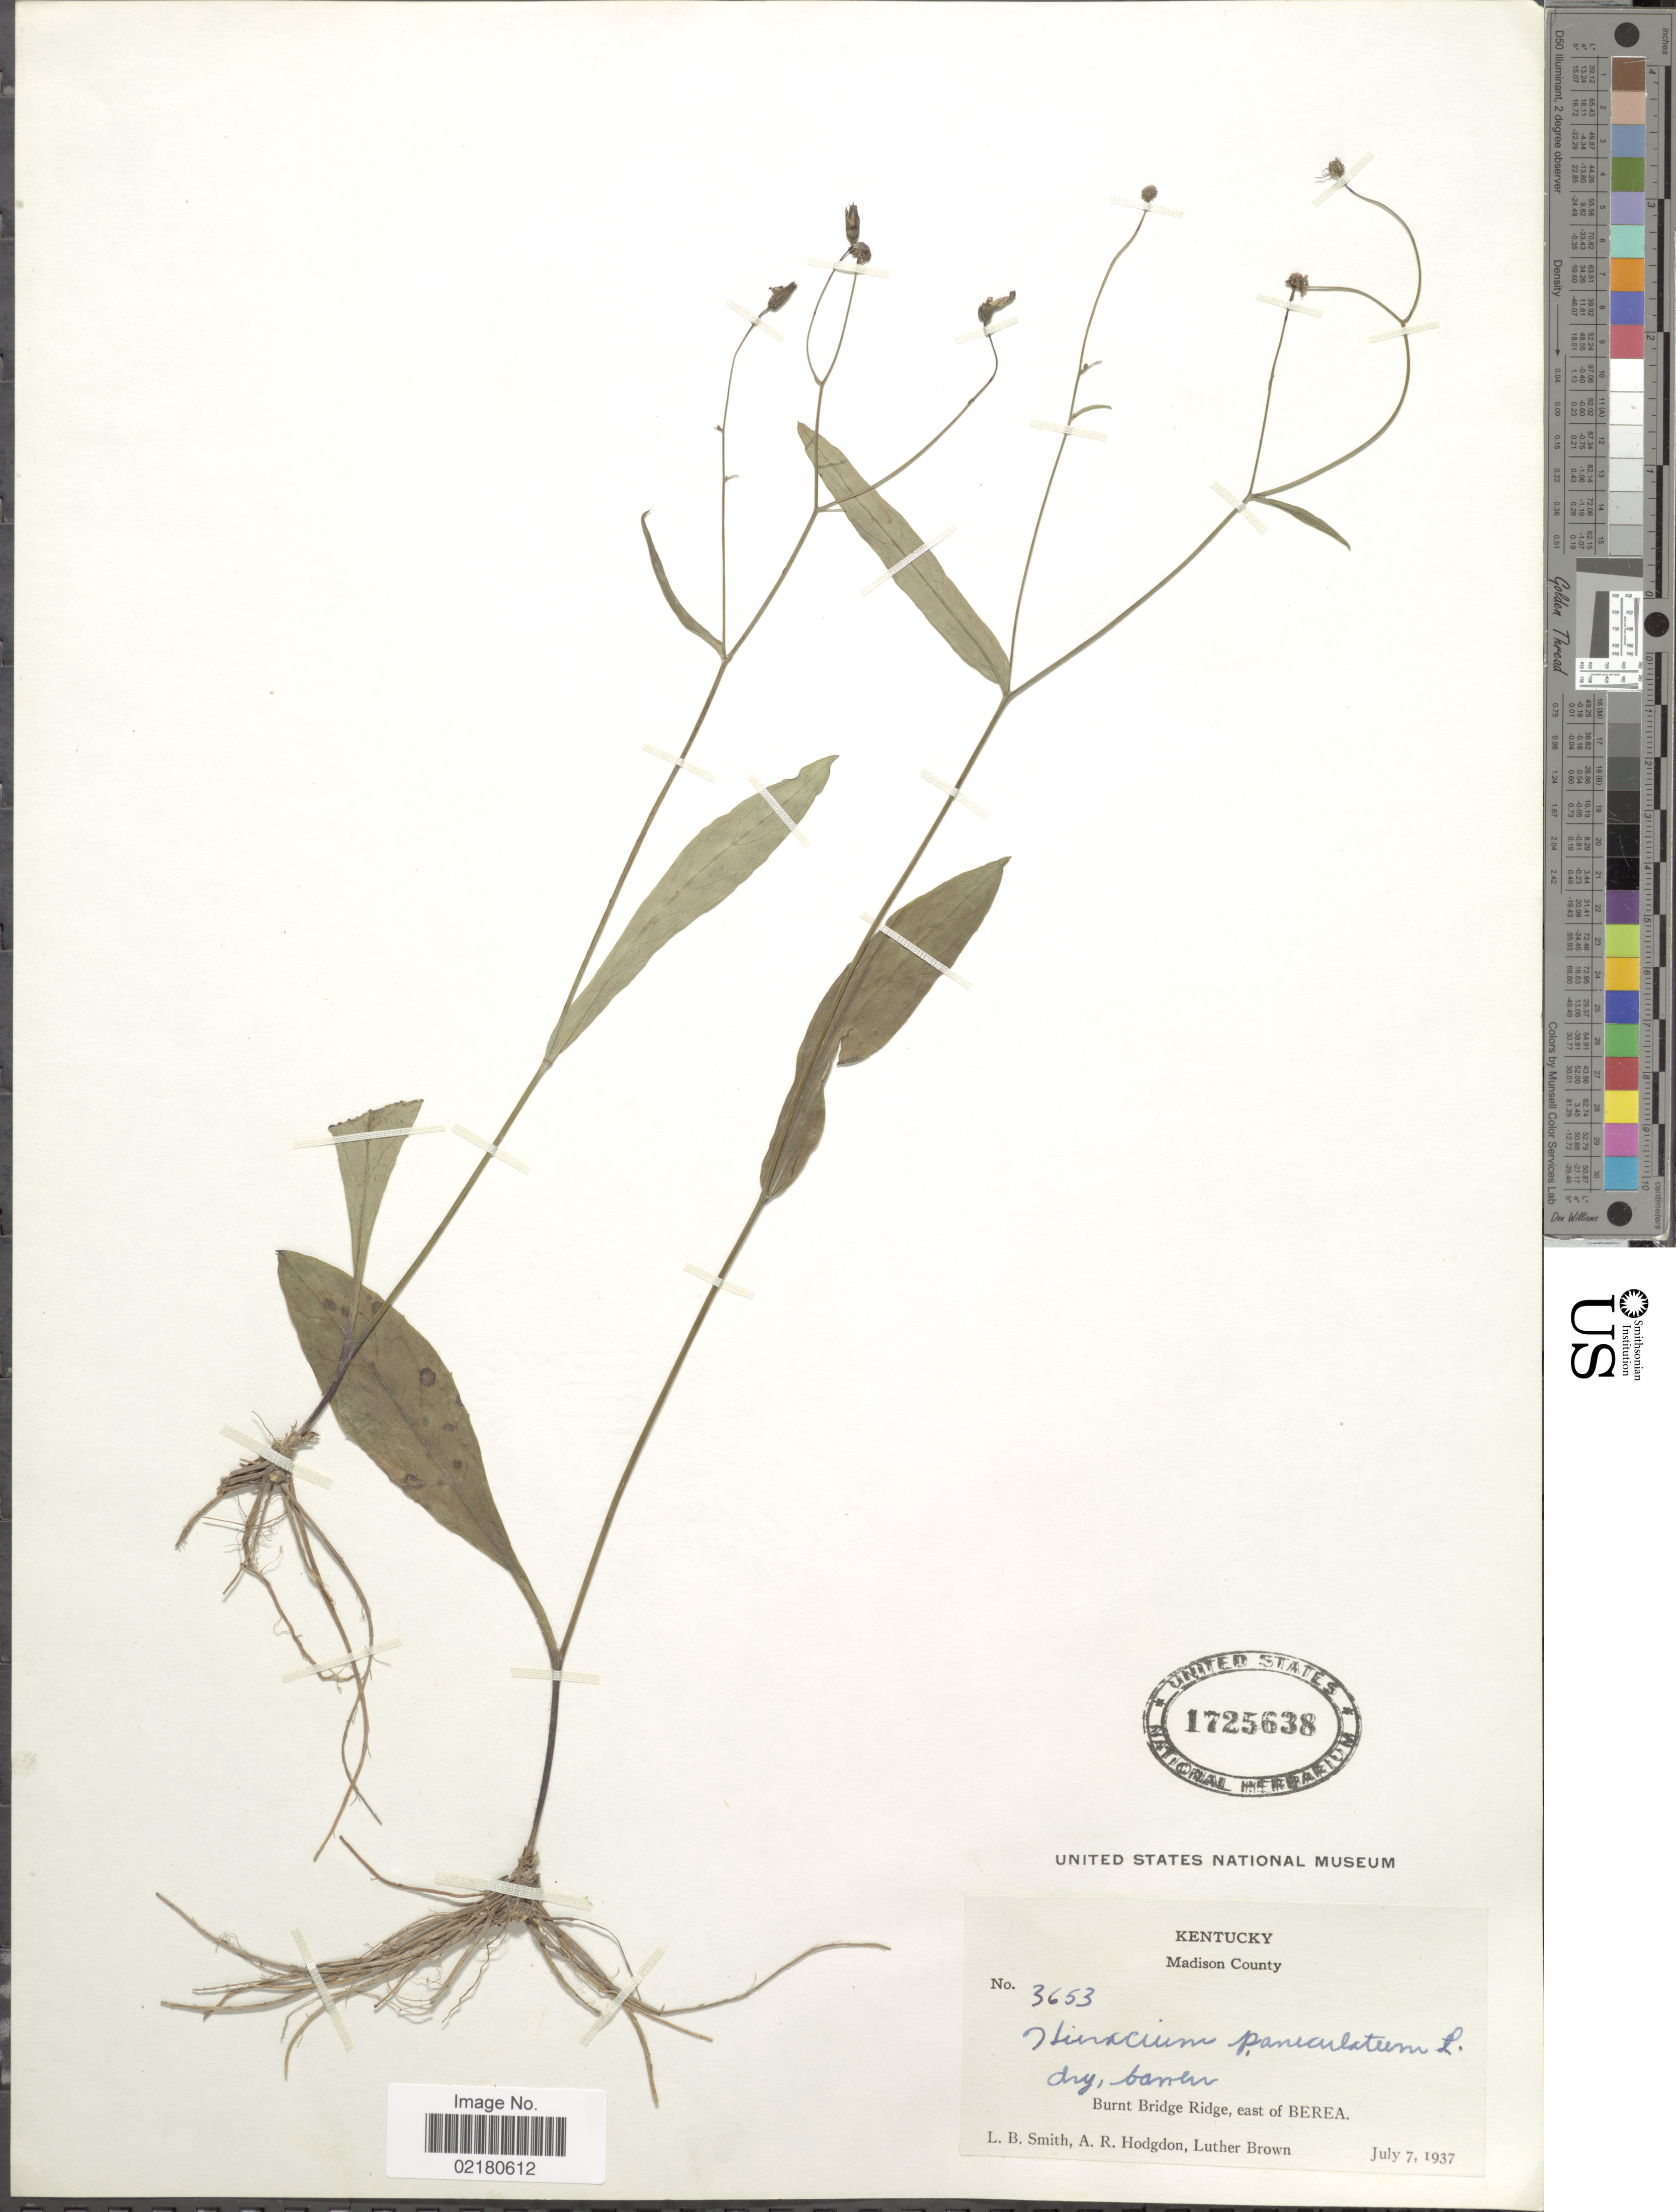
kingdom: Plantae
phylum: Tracheophyta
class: Magnoliopsida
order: Asterales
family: Asteraceae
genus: Hieracium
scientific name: Hieracium paniculatum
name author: L.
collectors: L. Smith, A. R. Hodgdon & L. Brown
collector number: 3653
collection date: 1937-07-07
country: United States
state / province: Kentucky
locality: Madison County: Burnt Bridge Ridge, east of Berea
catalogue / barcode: US 1725638